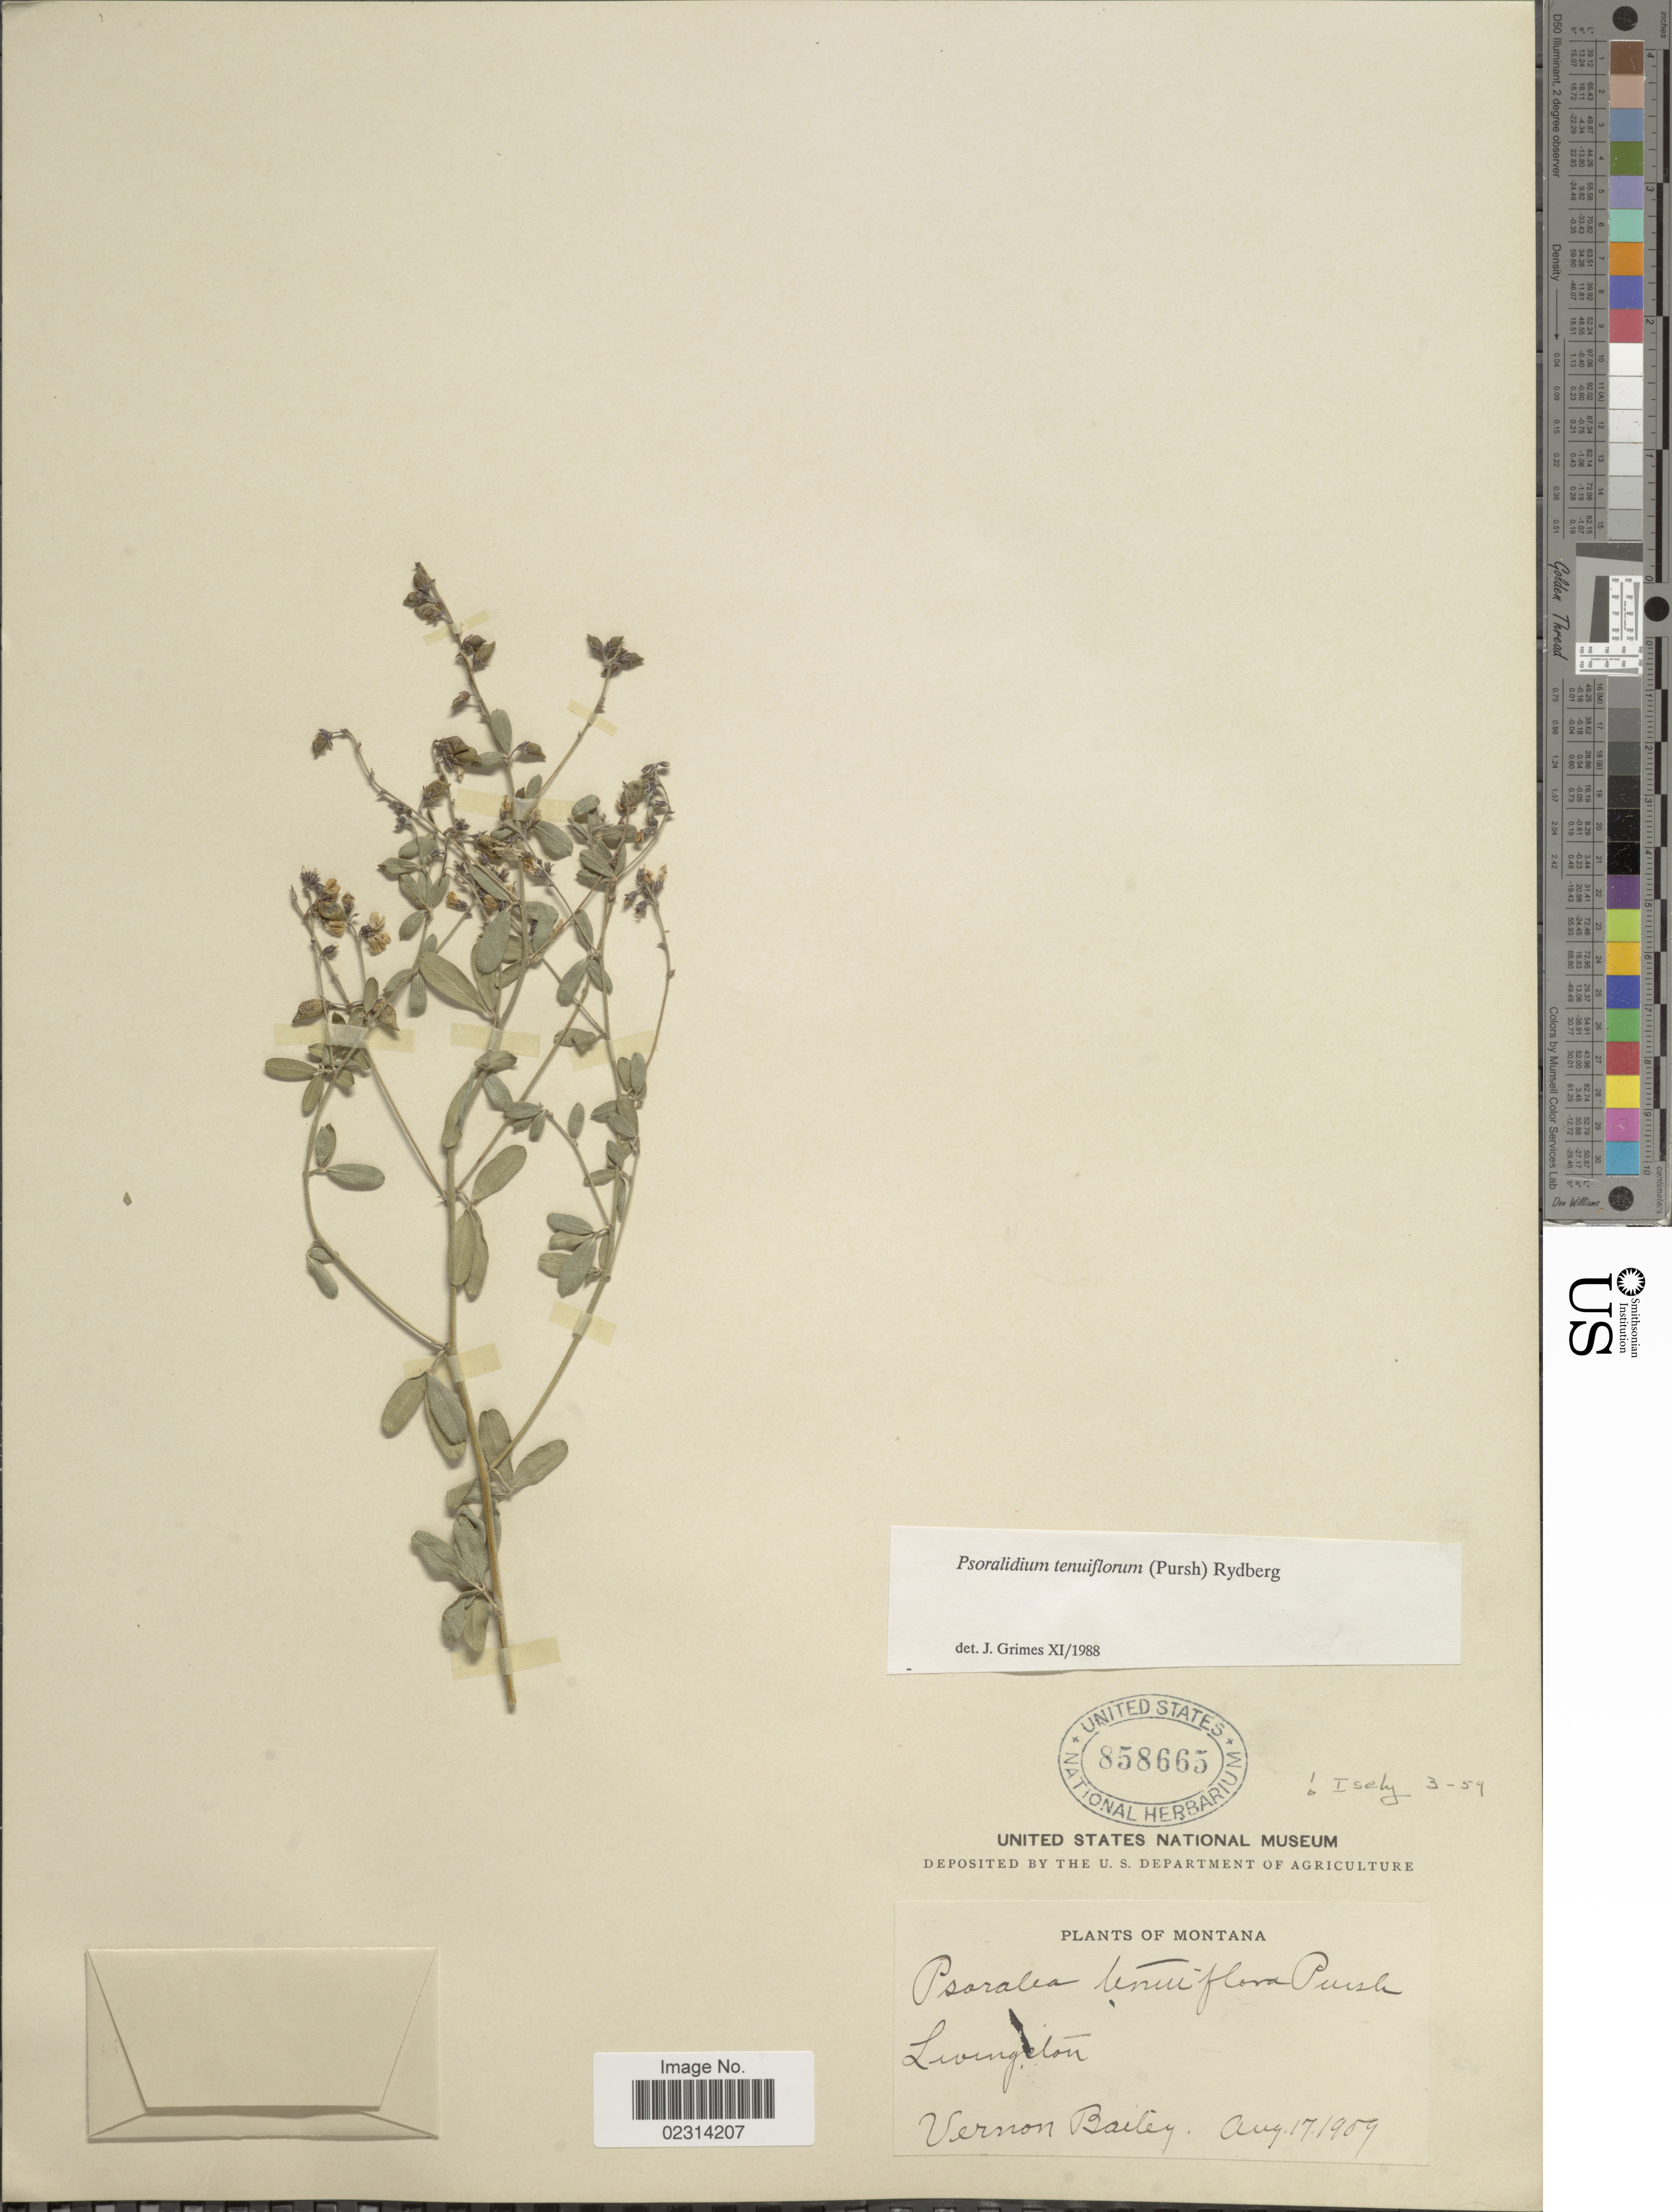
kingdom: Plantae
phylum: Tracheophyta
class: Magnoliopsida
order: Fabales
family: Fabaceae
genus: Psoralidium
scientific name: Psoralidium tenuiflorum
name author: (Pursh) Rydb.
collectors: V. O. Bailey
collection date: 1909-08-17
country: United States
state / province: Montana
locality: Livingston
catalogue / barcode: US 858665